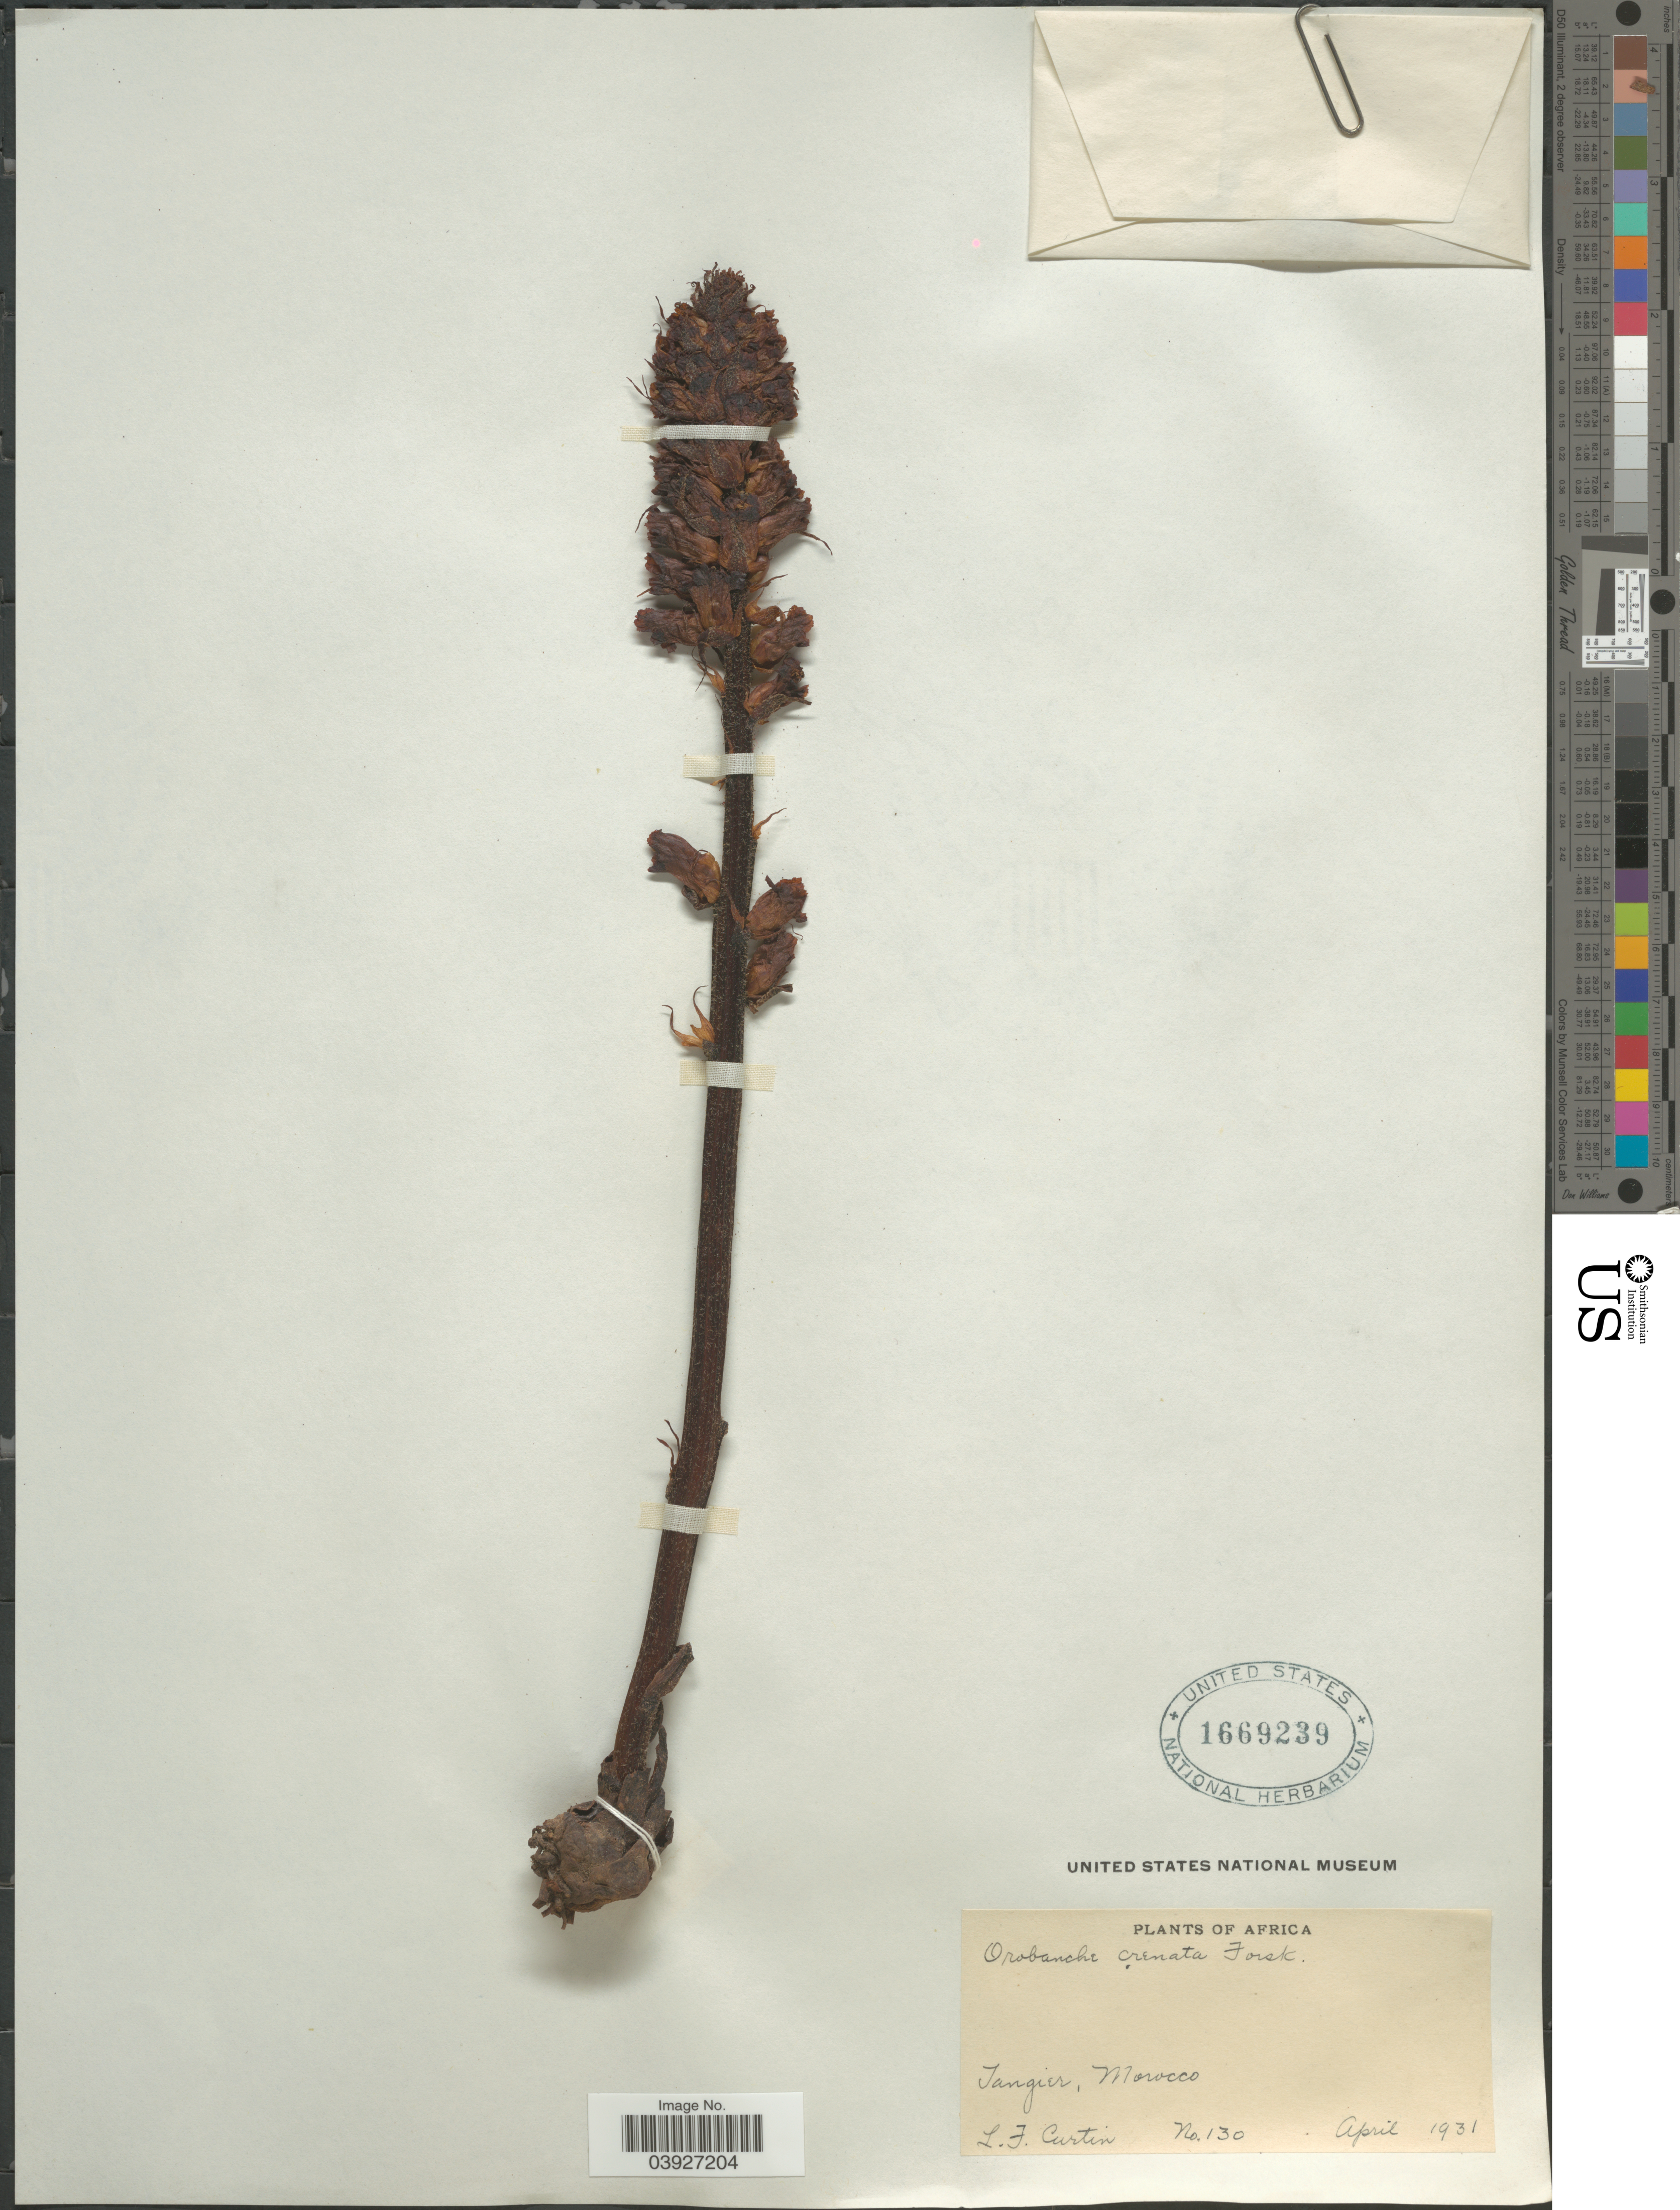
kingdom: Plantae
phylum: Tracheophyta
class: Magnoliopsida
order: Lamiales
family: Orobanchaceae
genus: Orobanche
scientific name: Orobanche crenata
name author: Vell.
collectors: L. Curtin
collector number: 130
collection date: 1931-04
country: Morocco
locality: Tangier.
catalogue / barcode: US 1669239